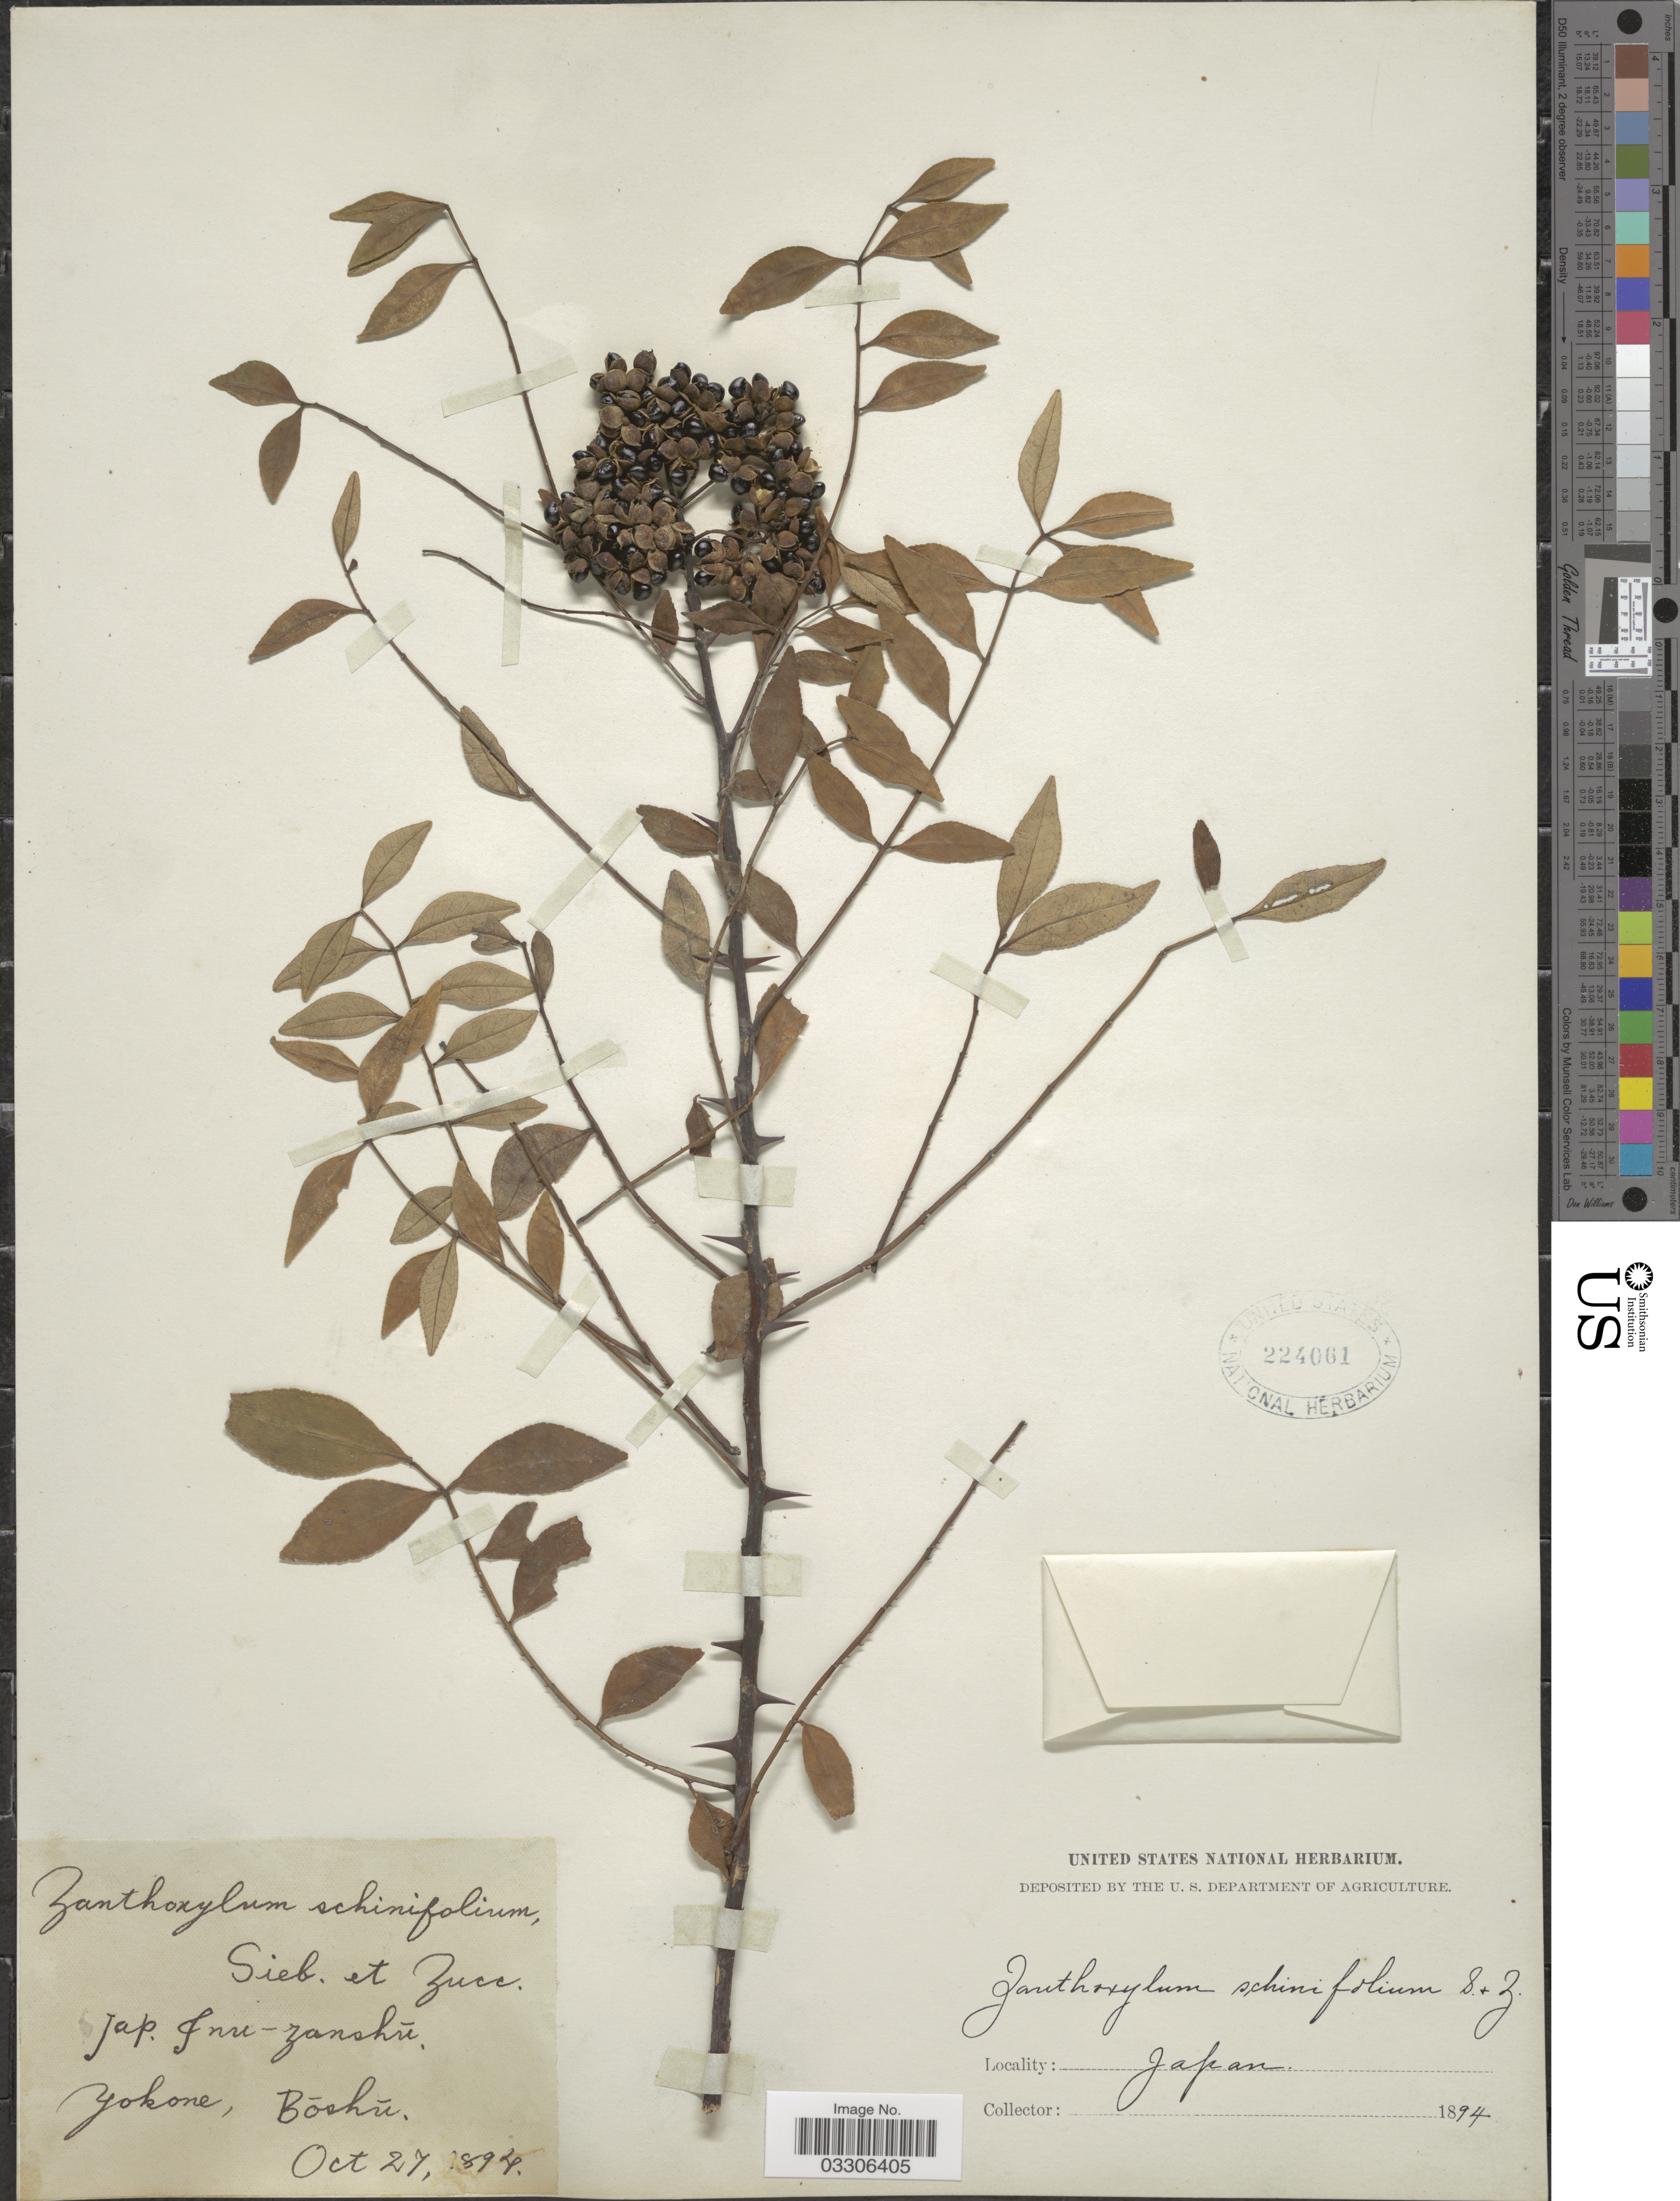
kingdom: Plantae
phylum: Tracheophyta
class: Magnoliopsida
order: Sapindales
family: Rutaceae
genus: Zanthoxylum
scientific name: Zanthoxylum schinifolium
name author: Siebold & Zucc.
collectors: ex herb. United States National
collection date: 1894-10-27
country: Japan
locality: Yokone, Bōshū.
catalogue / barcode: US 224061